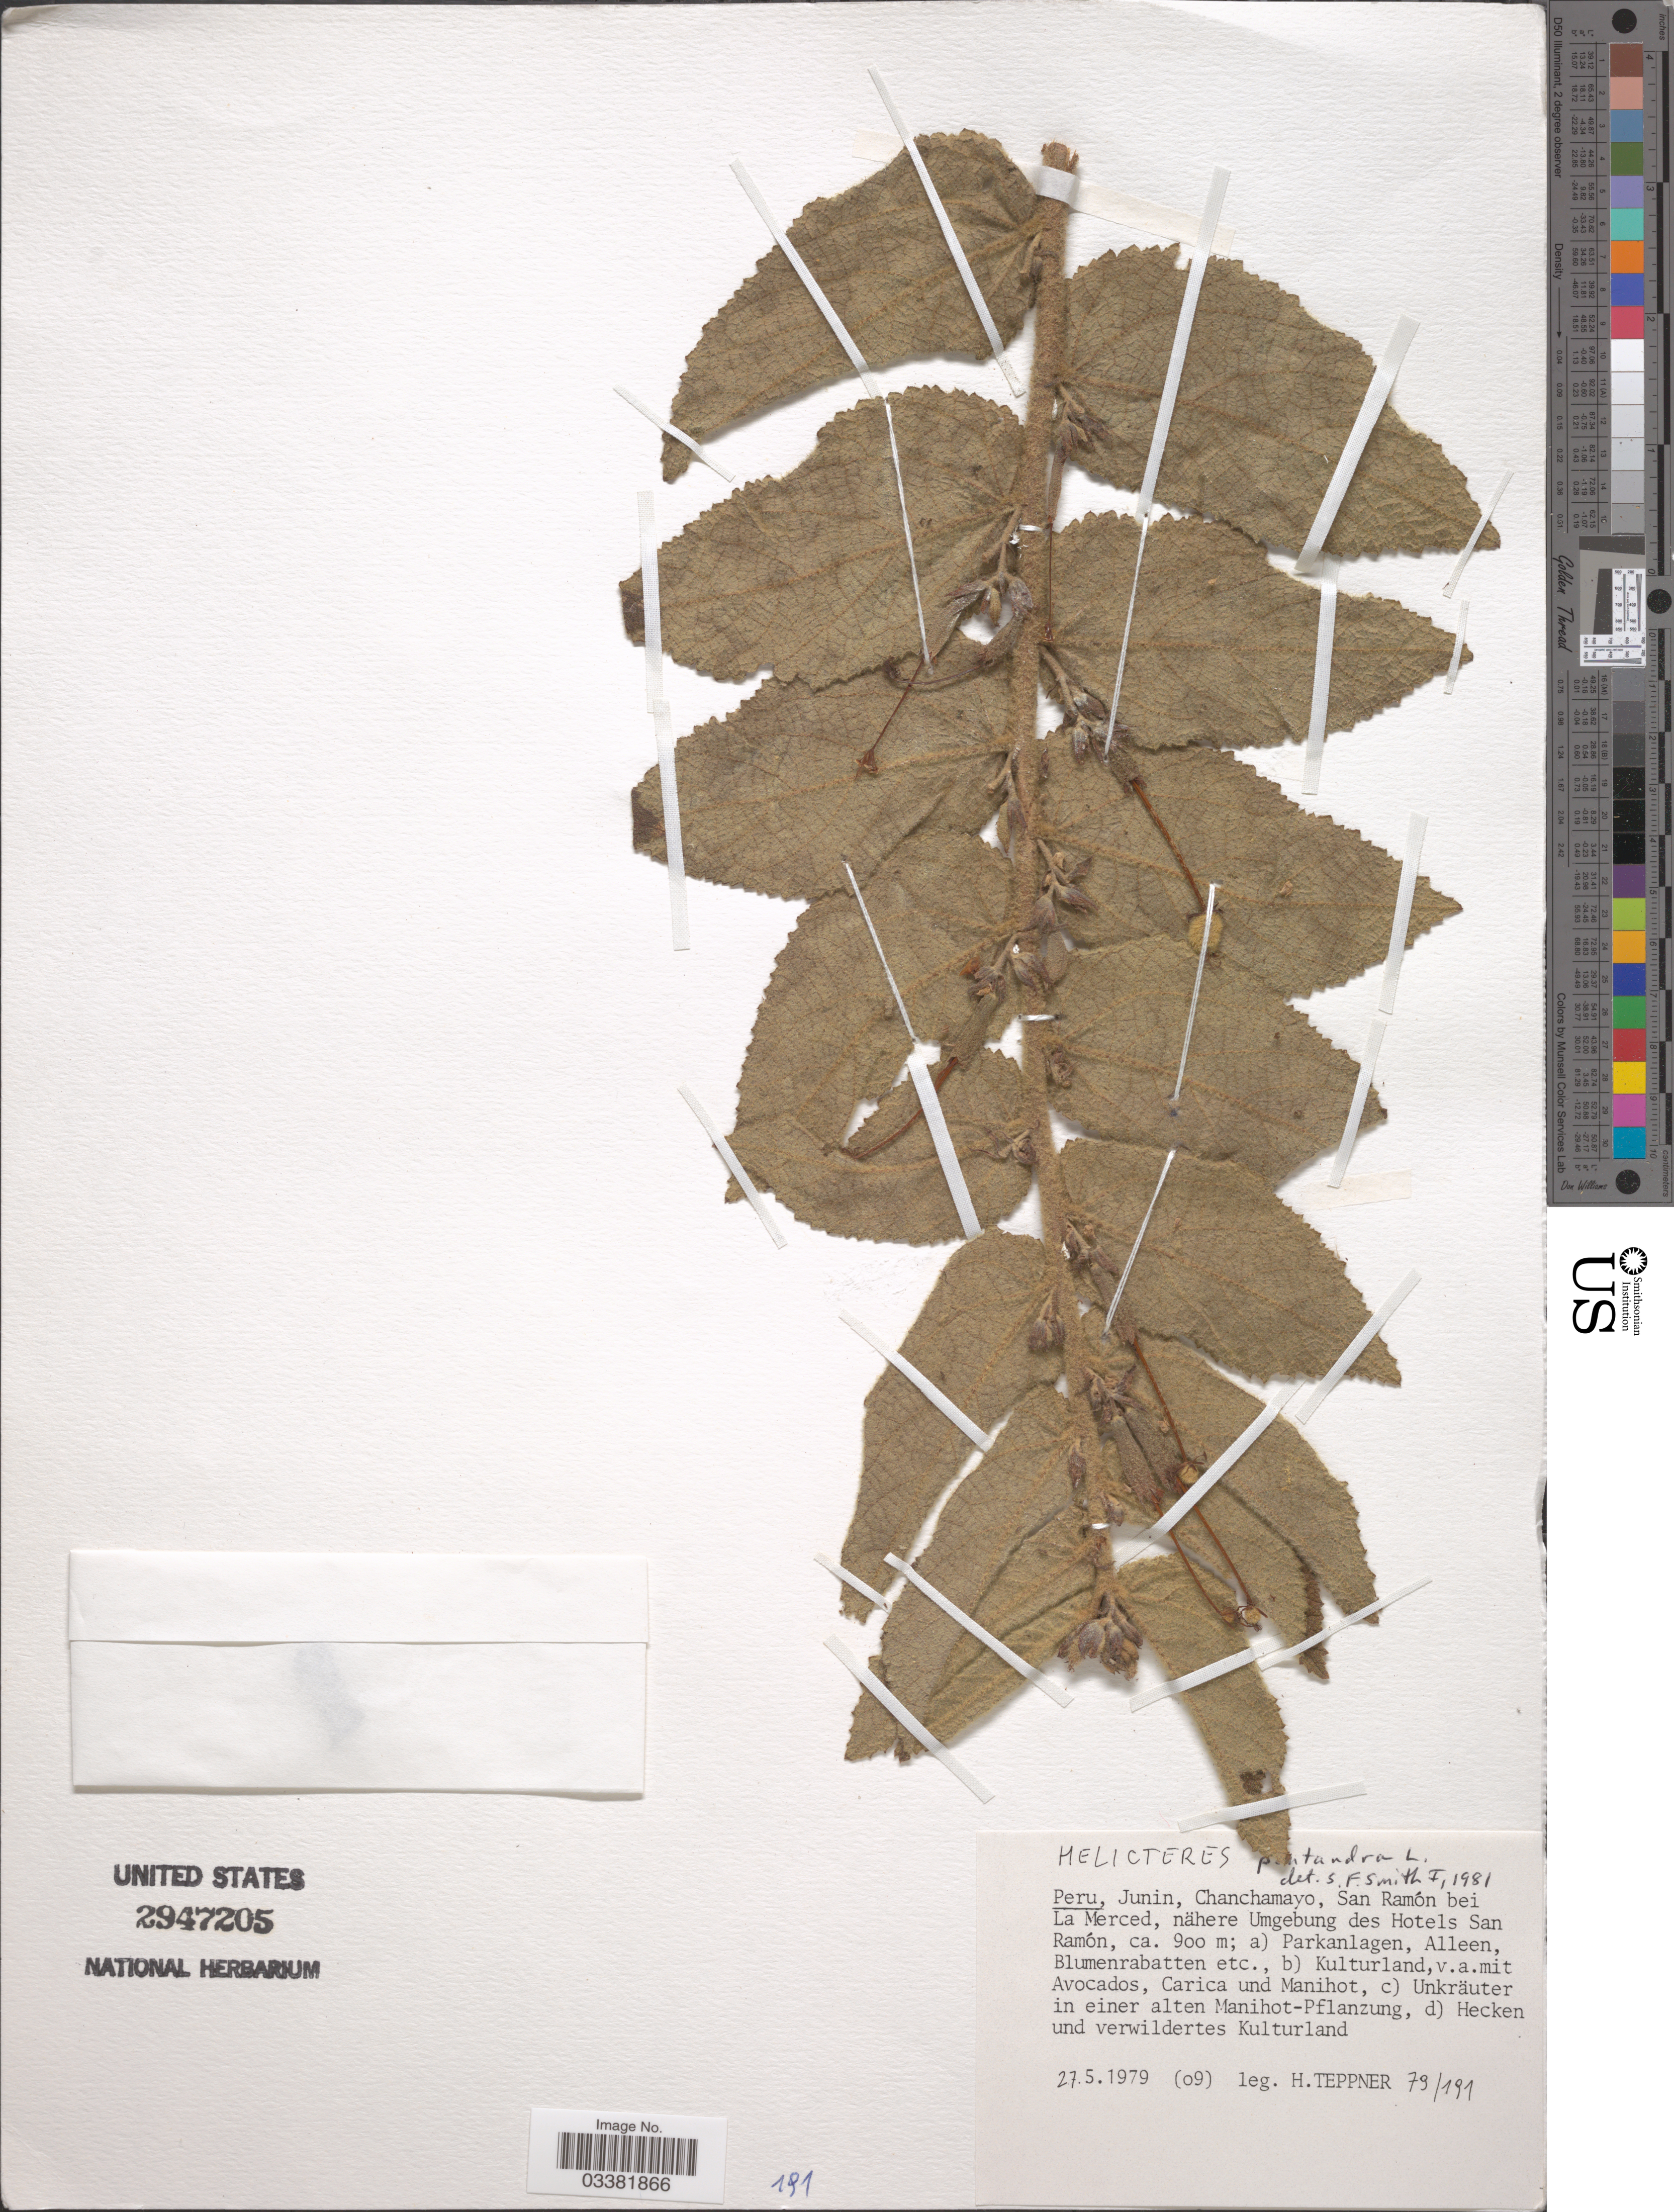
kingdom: Plantae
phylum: Tracheophyta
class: Magnoliopsida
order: Malvales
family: Malvaceae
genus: Helicteres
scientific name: Helicteres pentandra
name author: L.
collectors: H. Teppner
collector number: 79/191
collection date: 1979-05-27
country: Peru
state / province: Junín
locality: Chanchamayo, San Ramón bei La Merced, nähere Umgebung des Hotels San Ramón.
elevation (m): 900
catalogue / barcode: US 2947205